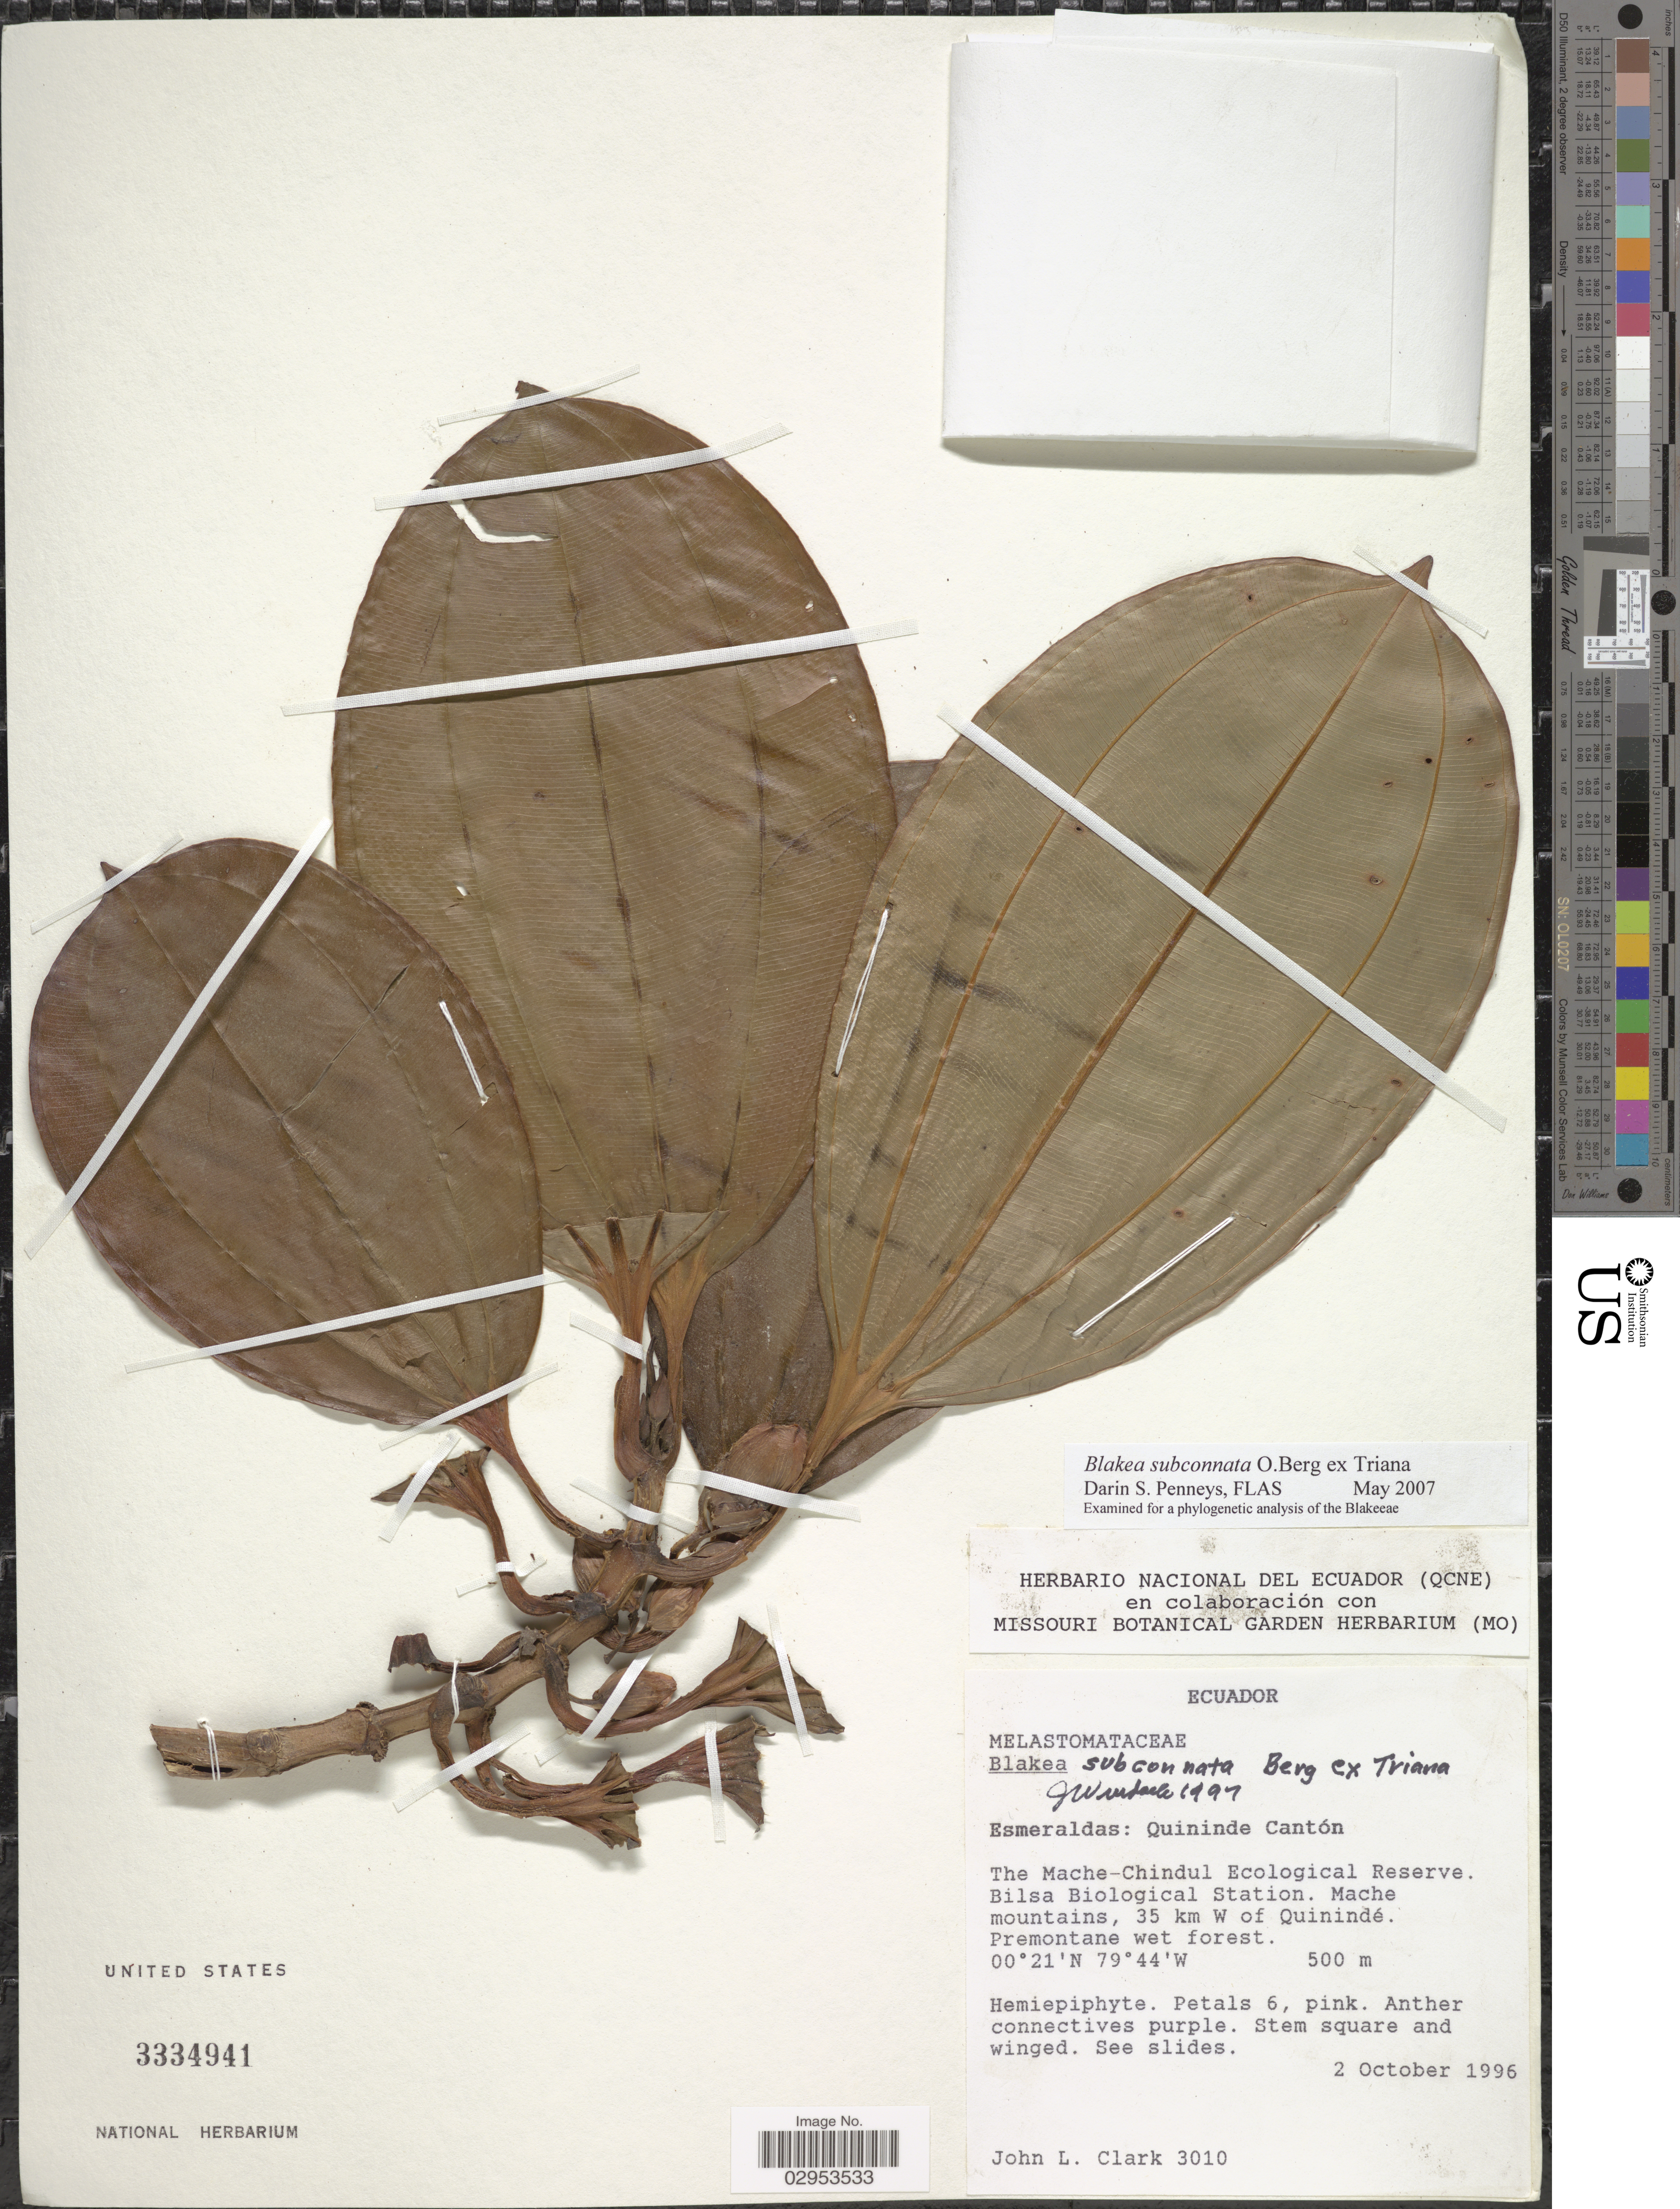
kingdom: Plantae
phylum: Tracheophyta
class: Magnoliopsida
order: Myrtales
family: Melastomataceae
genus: Blakea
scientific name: Blakea subconnata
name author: O. Berg ex Triana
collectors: J. L. Clark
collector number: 3010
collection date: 1996-10-02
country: Ecuador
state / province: Esmeraldas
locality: Quininde Cantón. The Mache-Chindul Ecological Reserve. Bilsa Biological Station. Mache mountains, 35 km W of Quinindé.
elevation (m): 500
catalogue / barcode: US 3334941